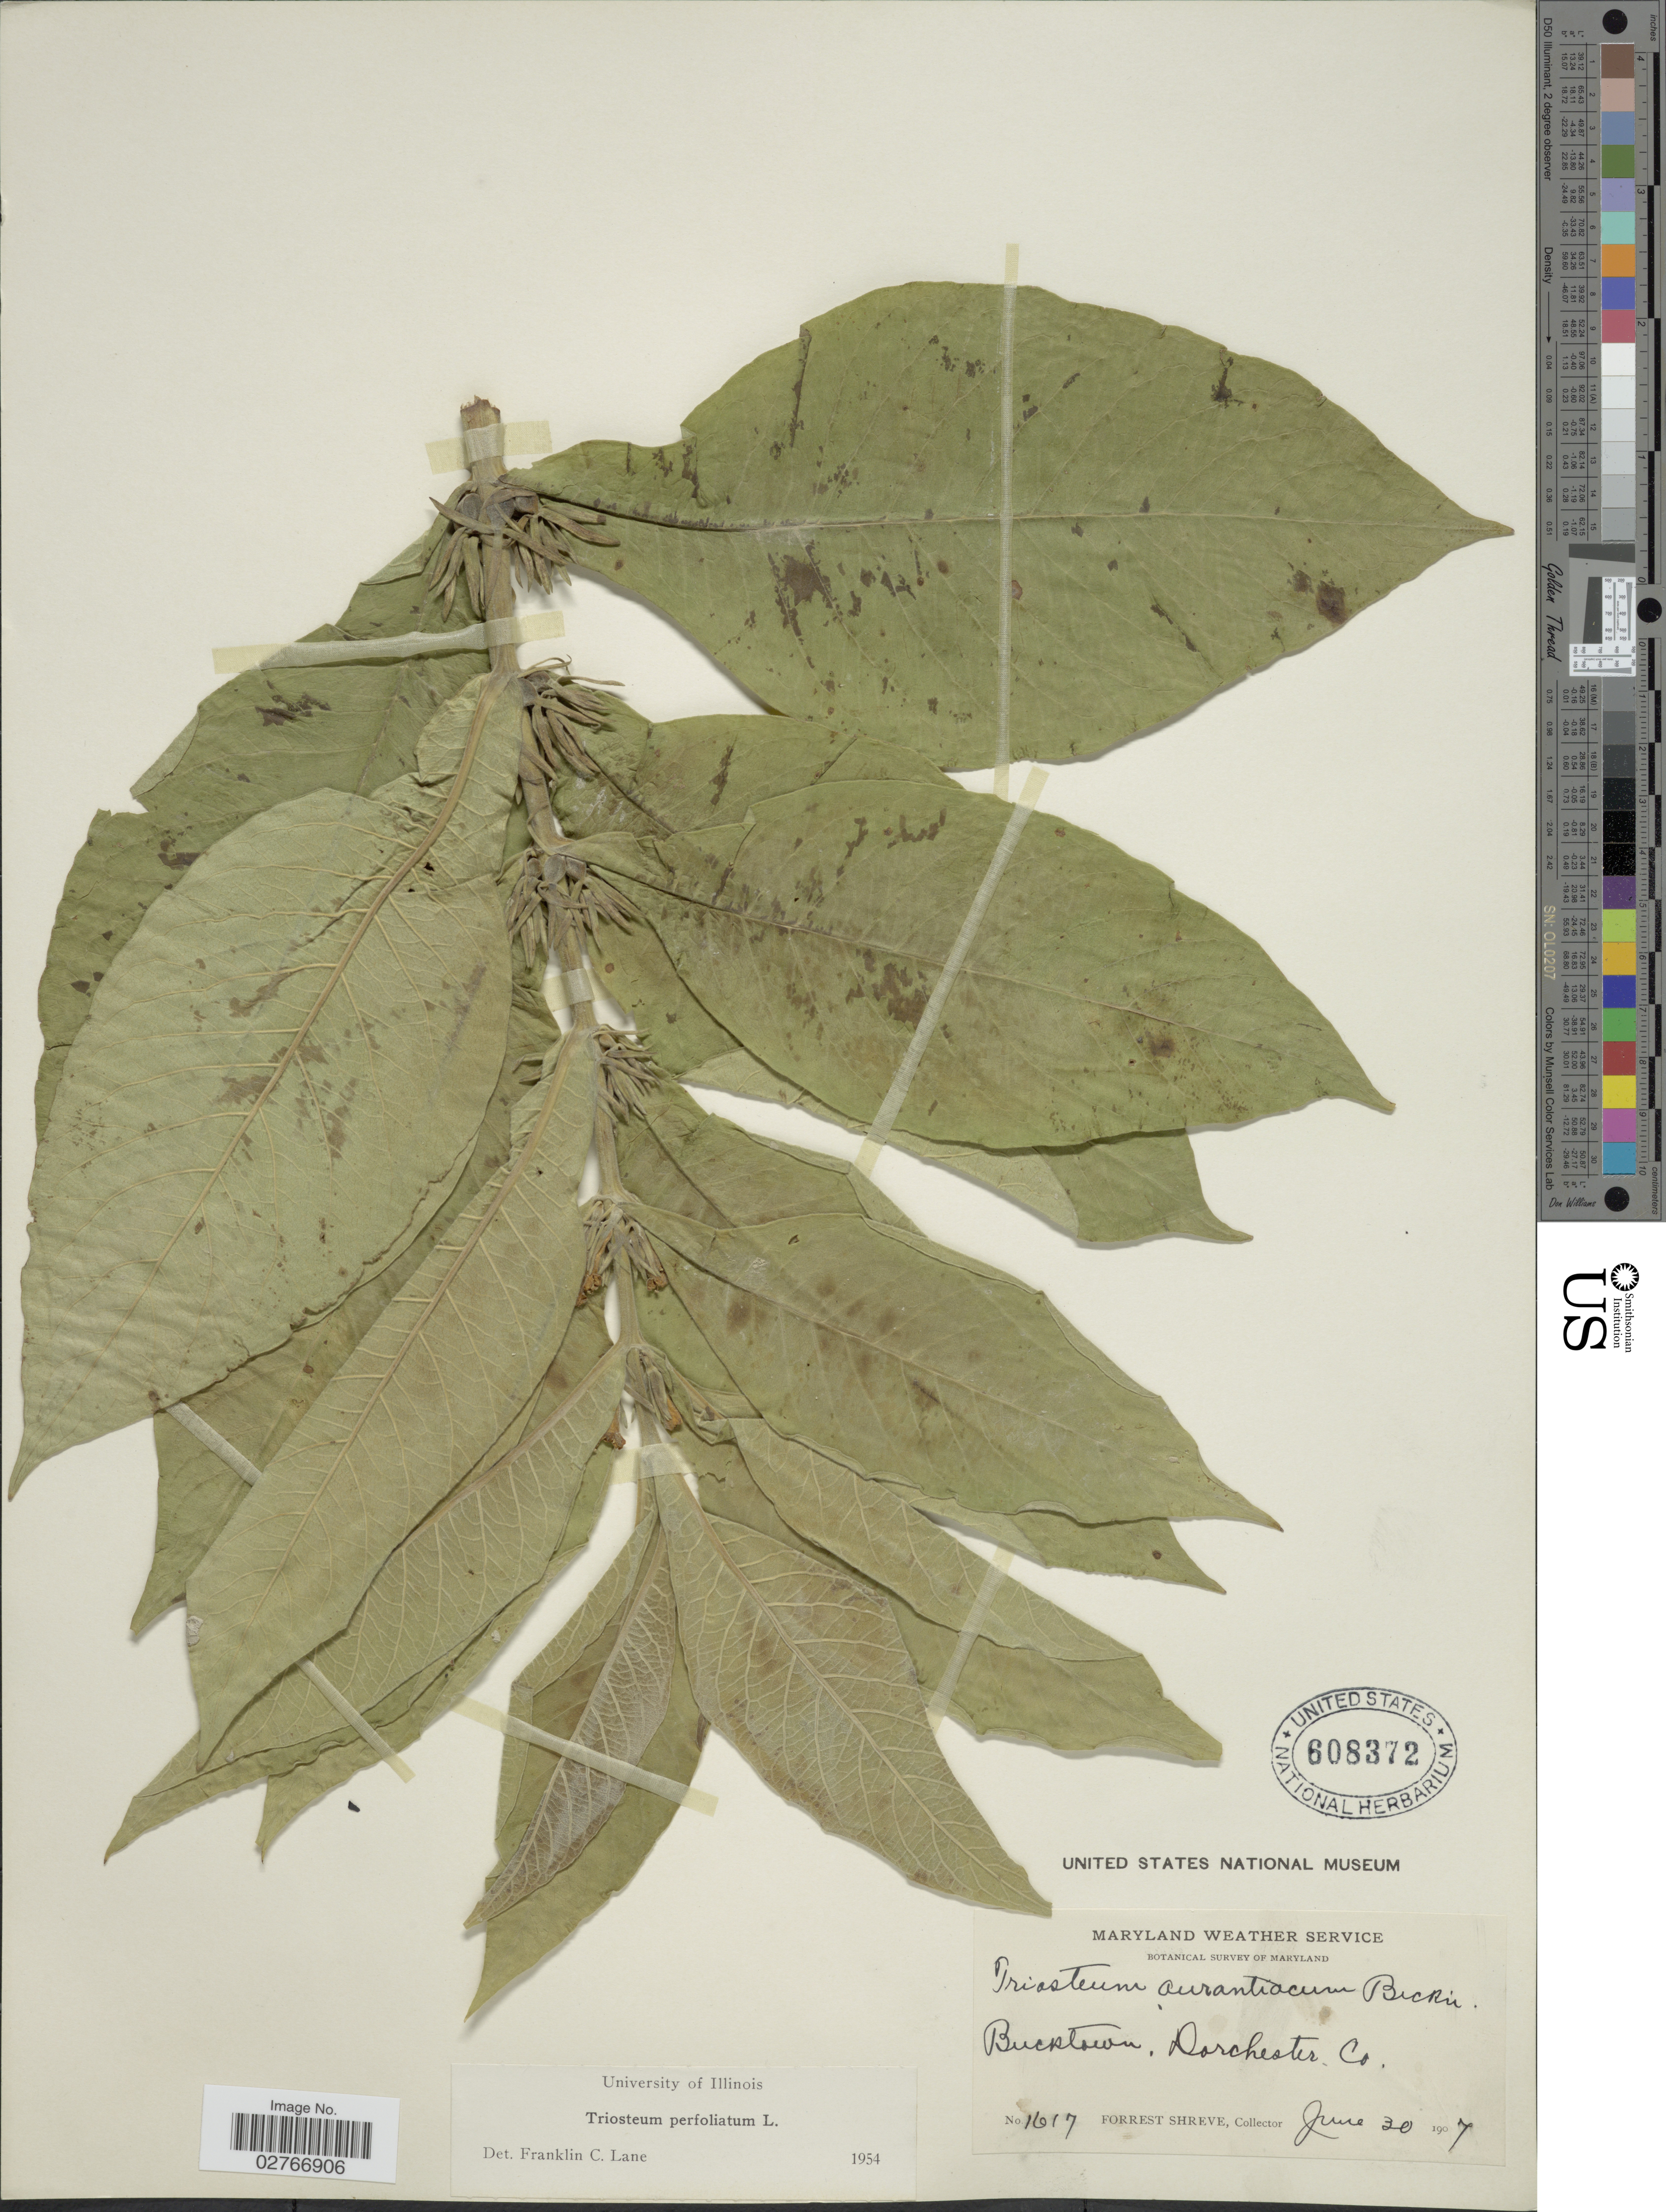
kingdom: Plantae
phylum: Tracheophyta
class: Magnoliopsida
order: Dipsacales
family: Caprifoliaceae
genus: Triosteum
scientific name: Triosteum perfoliatum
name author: L.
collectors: F. Shreve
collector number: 1617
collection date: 1907-06-30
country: United States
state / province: Maryland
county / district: Dorchester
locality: Bucktown, Dorchester Co.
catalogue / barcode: US 608372